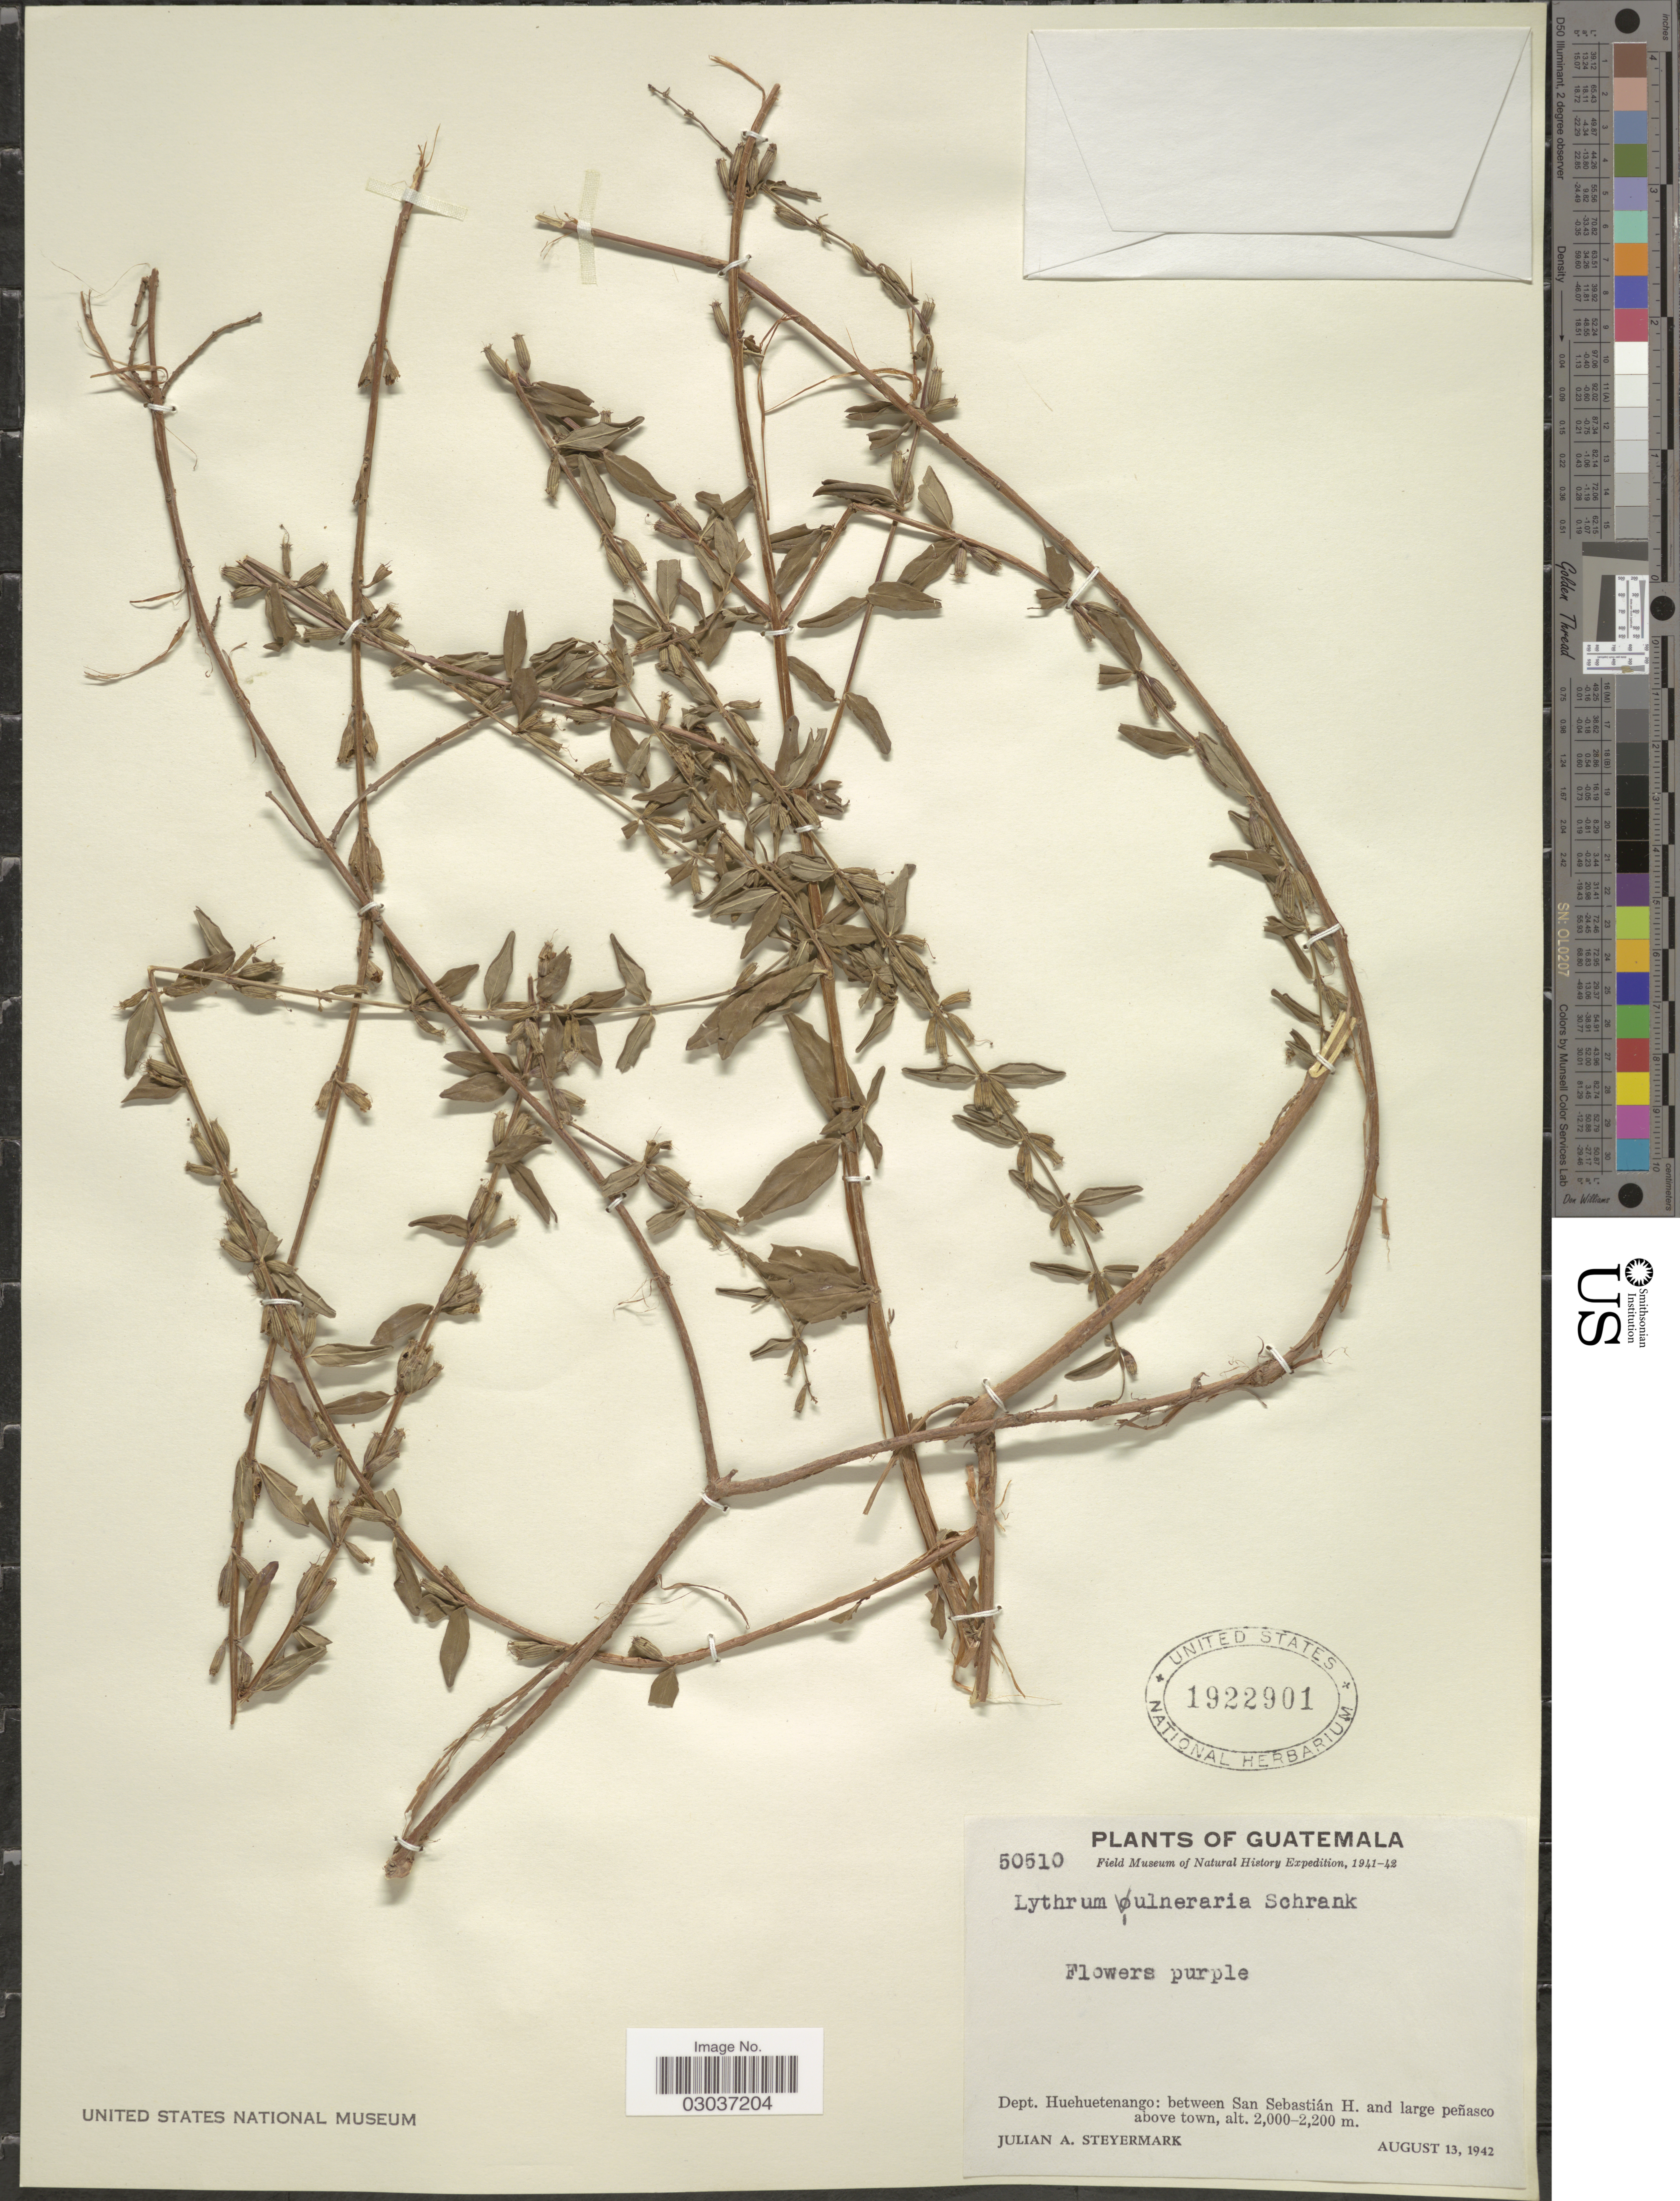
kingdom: Plantae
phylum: Tracheophyta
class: Magnoliopsida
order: Myrtales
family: Lythraceae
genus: Lythrum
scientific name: Lythrum vulneraria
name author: Aiton ex Schrank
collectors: J. Steyermark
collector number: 50510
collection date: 1942-08-13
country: Guatemala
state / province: Huehuetenango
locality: Dept. Huehuetenango: between San Sebastián H. and large peñasco above town.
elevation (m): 2000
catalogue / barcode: US 1922901